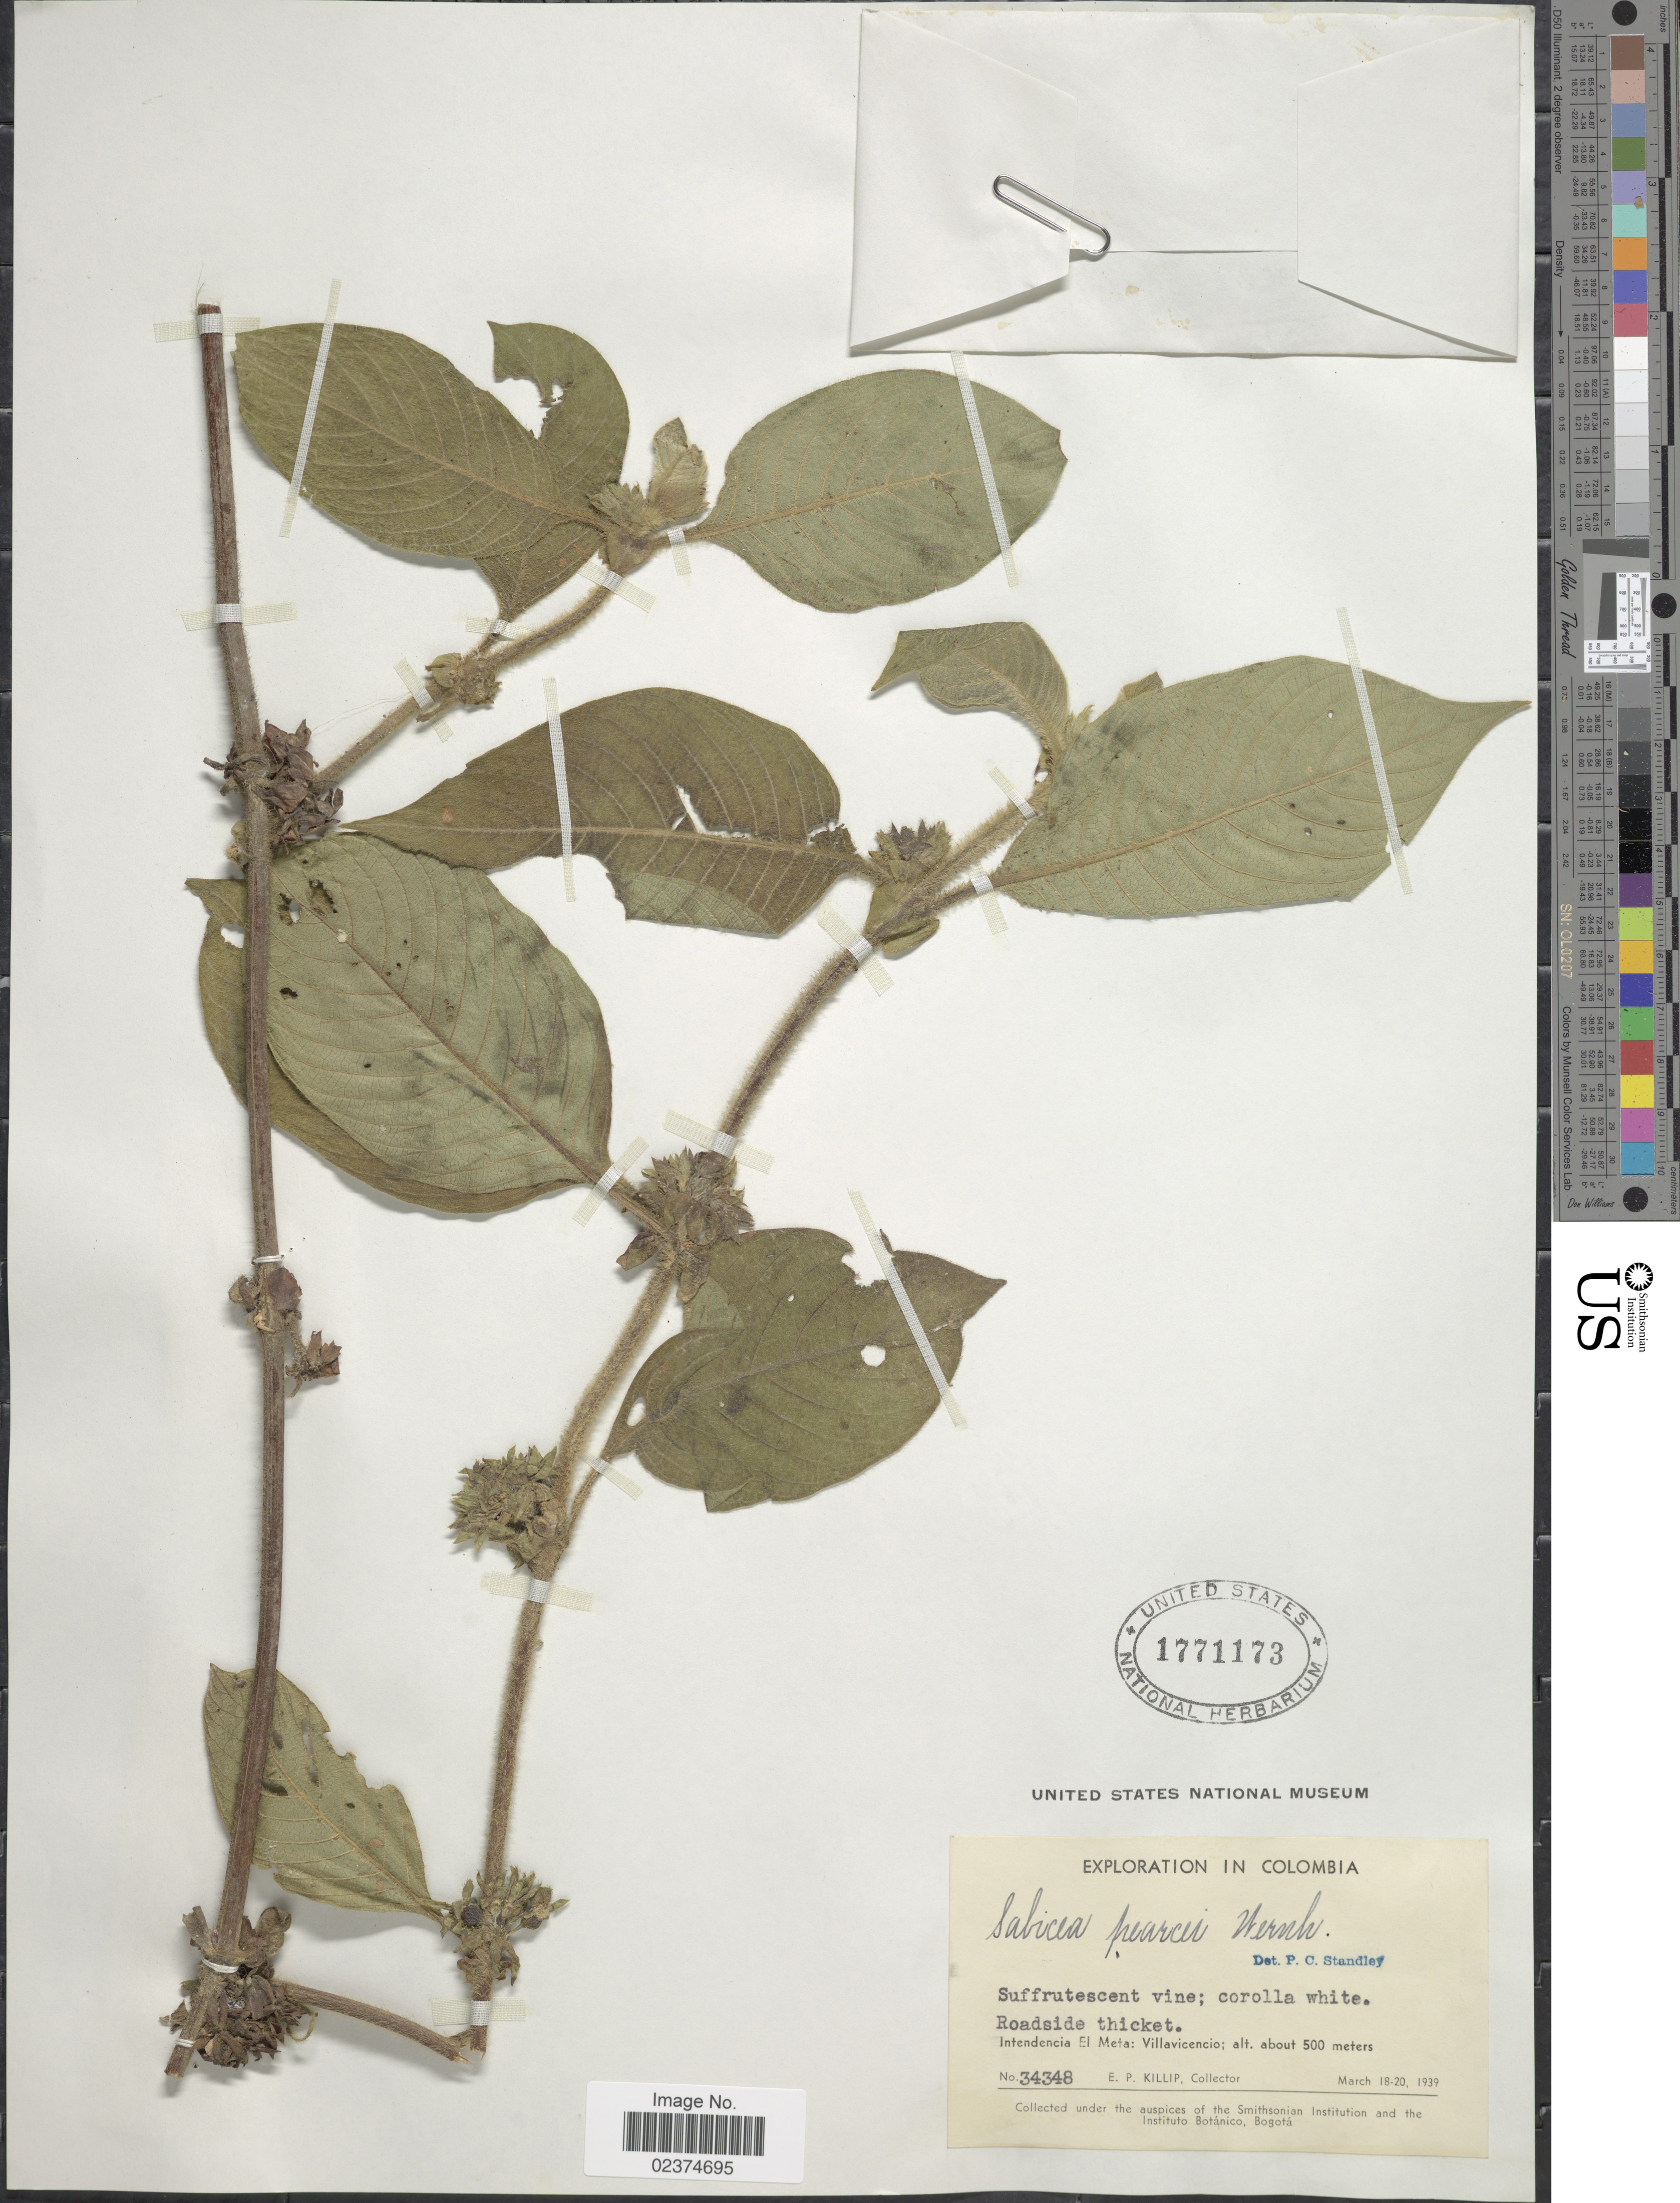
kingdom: Plantae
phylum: Tracheophyta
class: Magnoliopsida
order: Gentianales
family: Rubiaceae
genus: Sabicea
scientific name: Sabicea pearcei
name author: Wernham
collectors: E. P. Killip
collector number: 34348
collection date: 1939-03-18/1939-03-20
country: Colombia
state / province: Meta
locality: Intendencia El Meta: Villavicencio, roadside thicket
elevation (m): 500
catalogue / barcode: US 1771173